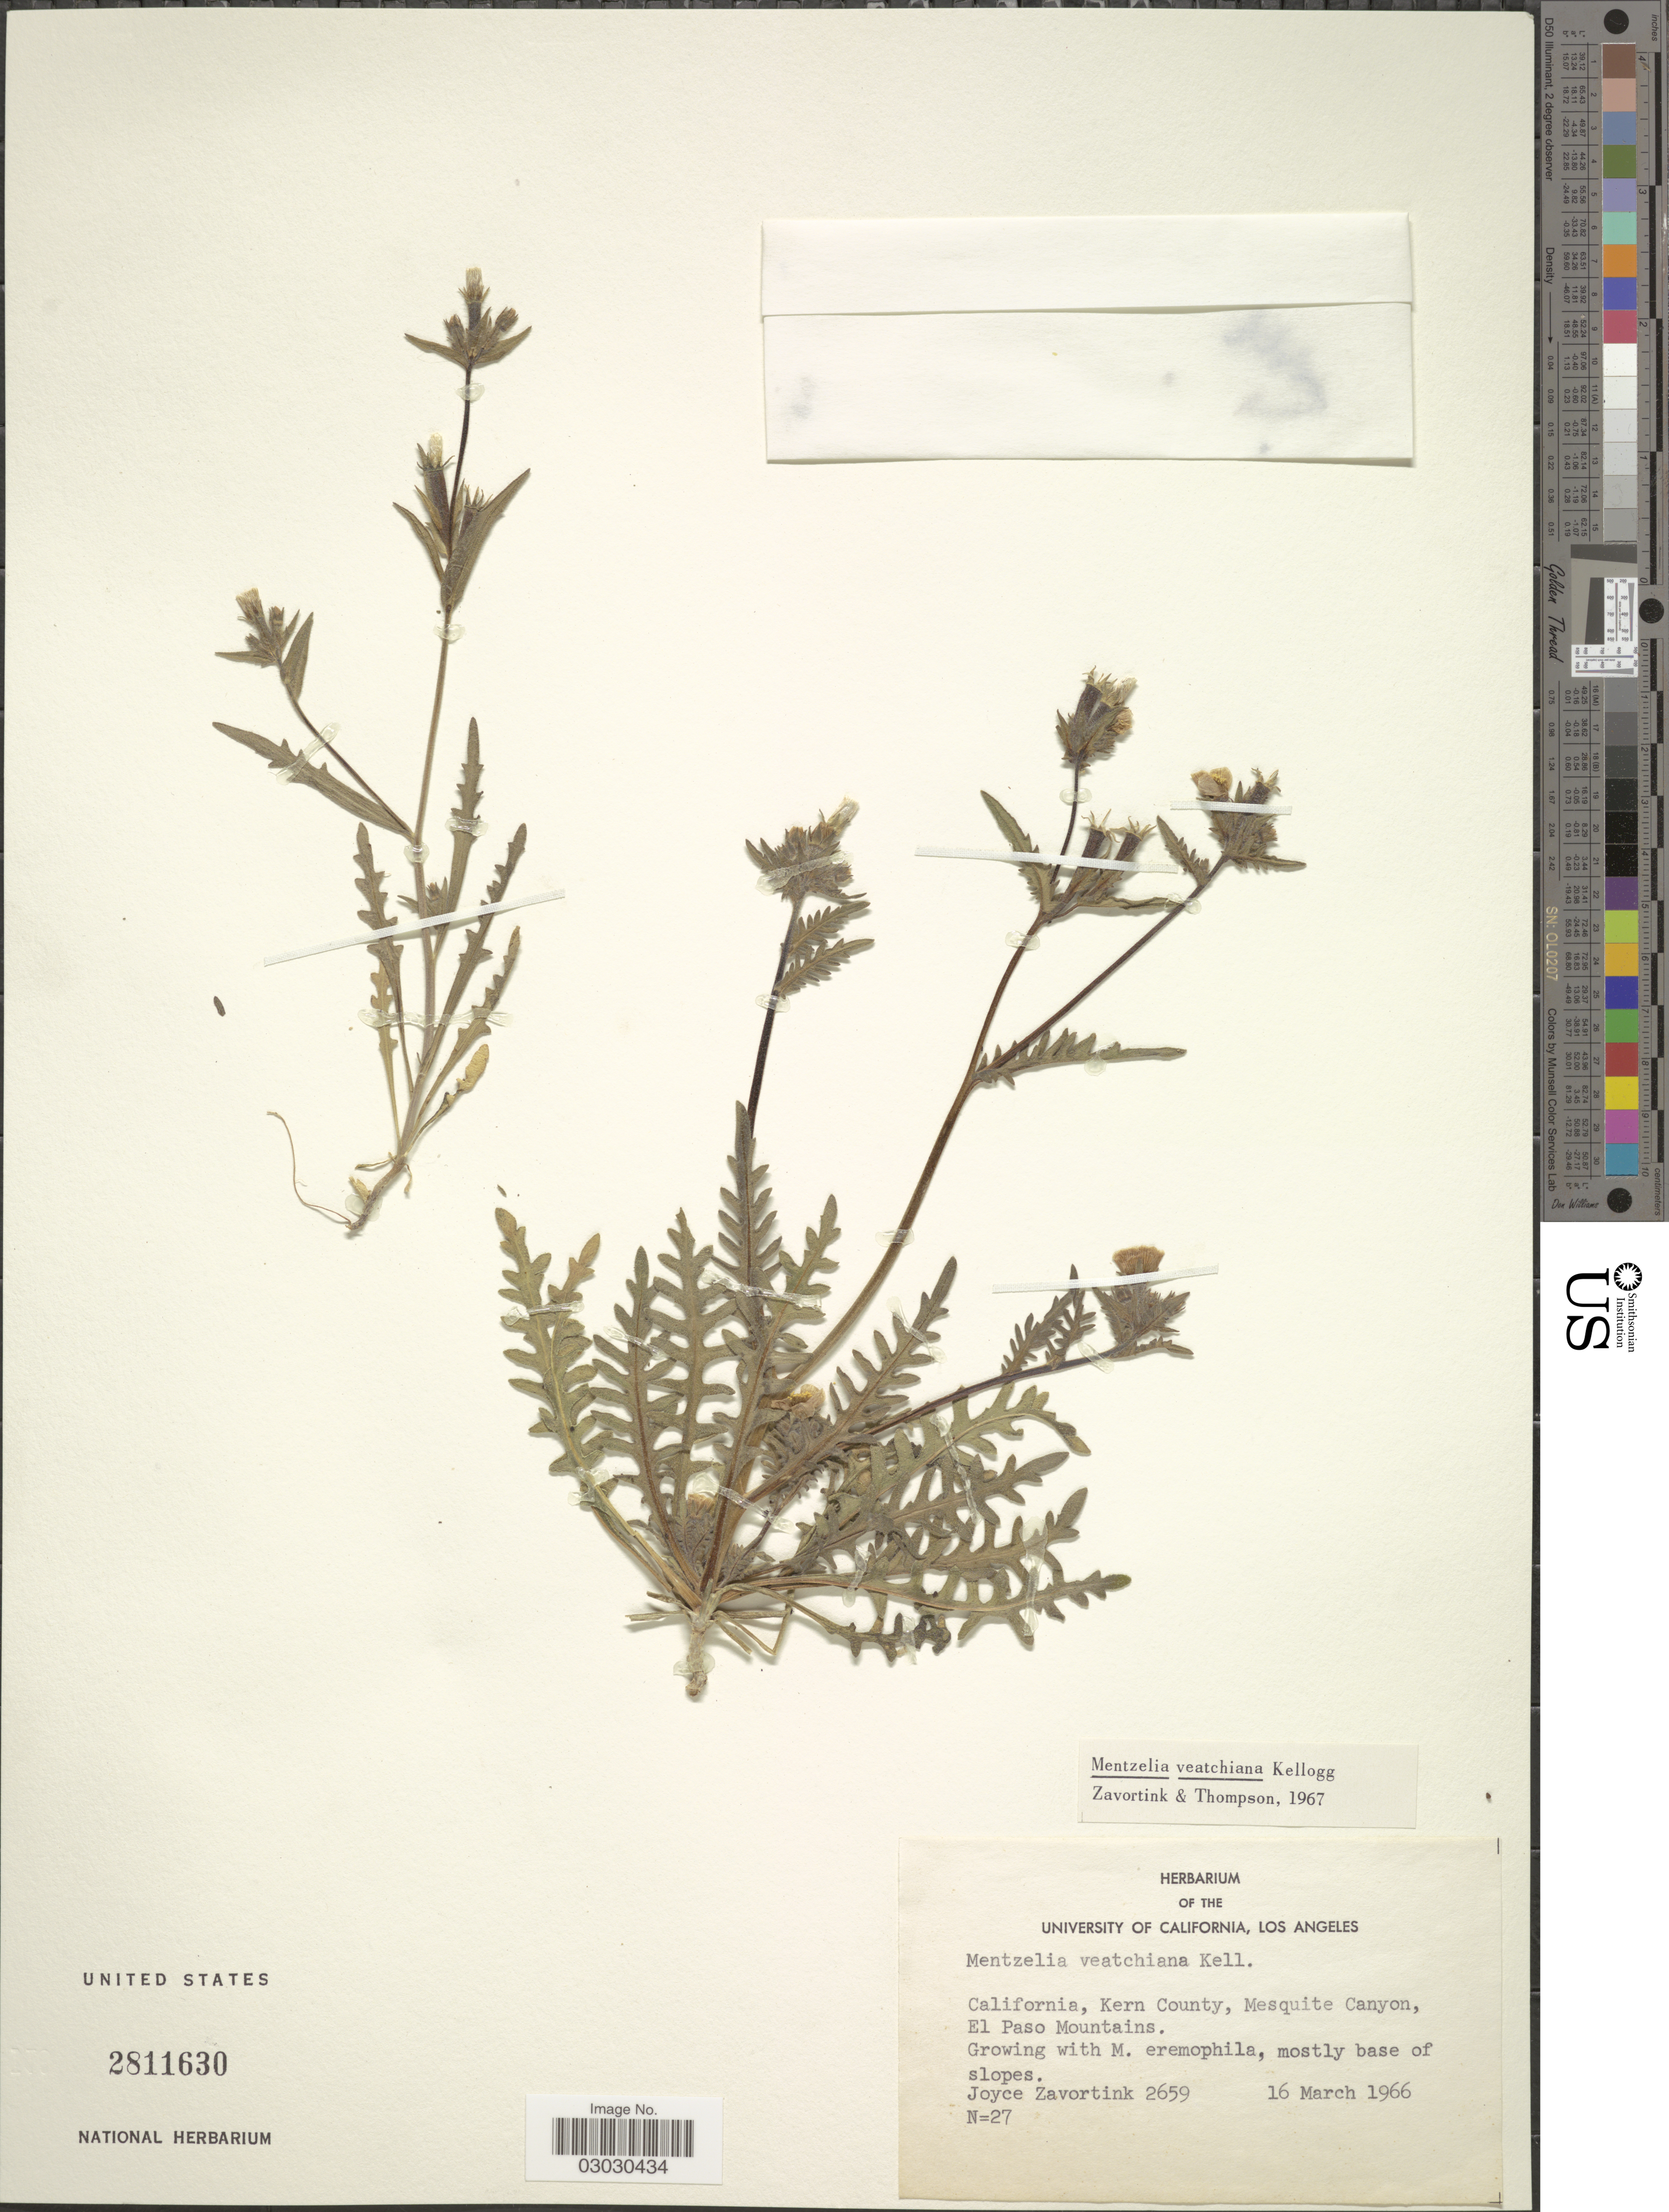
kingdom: Plantae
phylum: Tracheophyta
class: Magnoliopsida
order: Cornales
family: Loasaceae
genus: Mentzelia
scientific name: Mentzelia veatchiana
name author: Kellogg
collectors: J. Zavortink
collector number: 2659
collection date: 1966-03-16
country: United States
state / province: California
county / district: Kern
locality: Kern County, Mesquite Canyon, El Paso Mountains.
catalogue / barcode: US 2811630